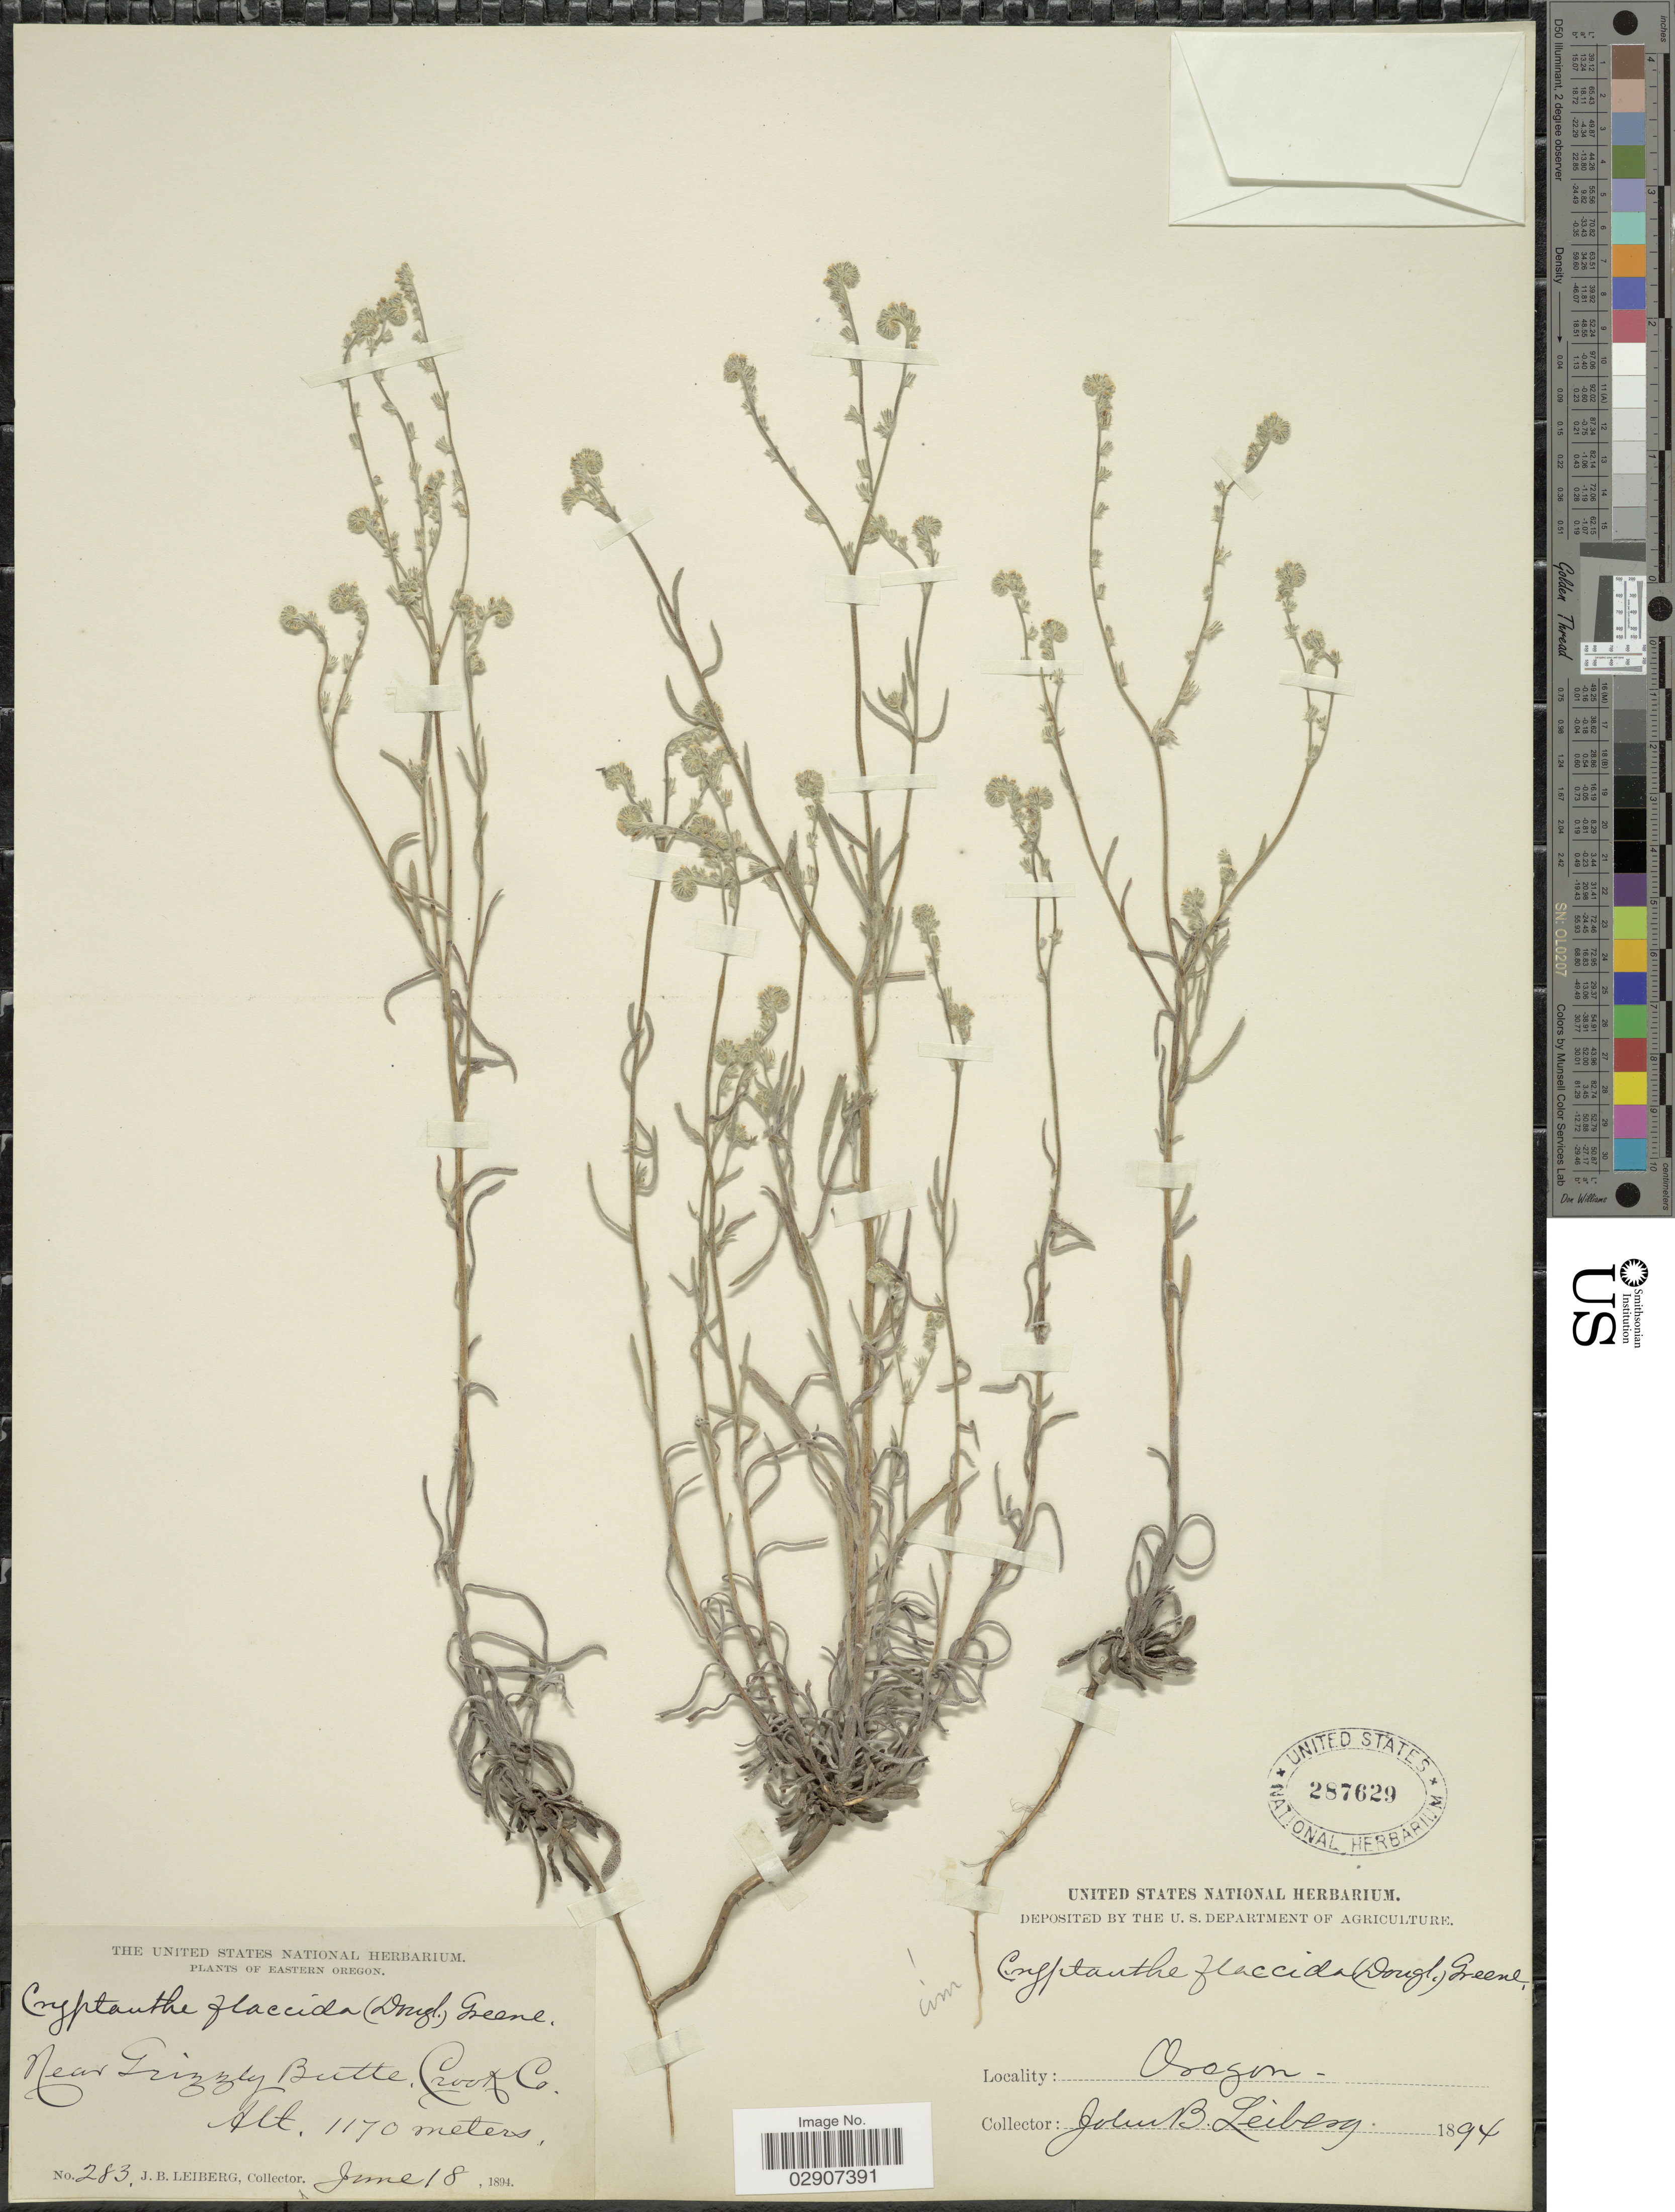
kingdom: Plantae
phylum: Tracheophyta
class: Magnoliopsida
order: Boraginales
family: Boraginaceae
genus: Cryptantha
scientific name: Cryptantha flaccida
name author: (Douglas ex Lehm.) Greene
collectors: J. Leiberg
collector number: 283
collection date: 1894-06-18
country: United States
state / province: Oregon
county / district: Crook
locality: Eastern Oregon, Near Grizzy Butte, Crook Co.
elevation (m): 1170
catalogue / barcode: US 287629